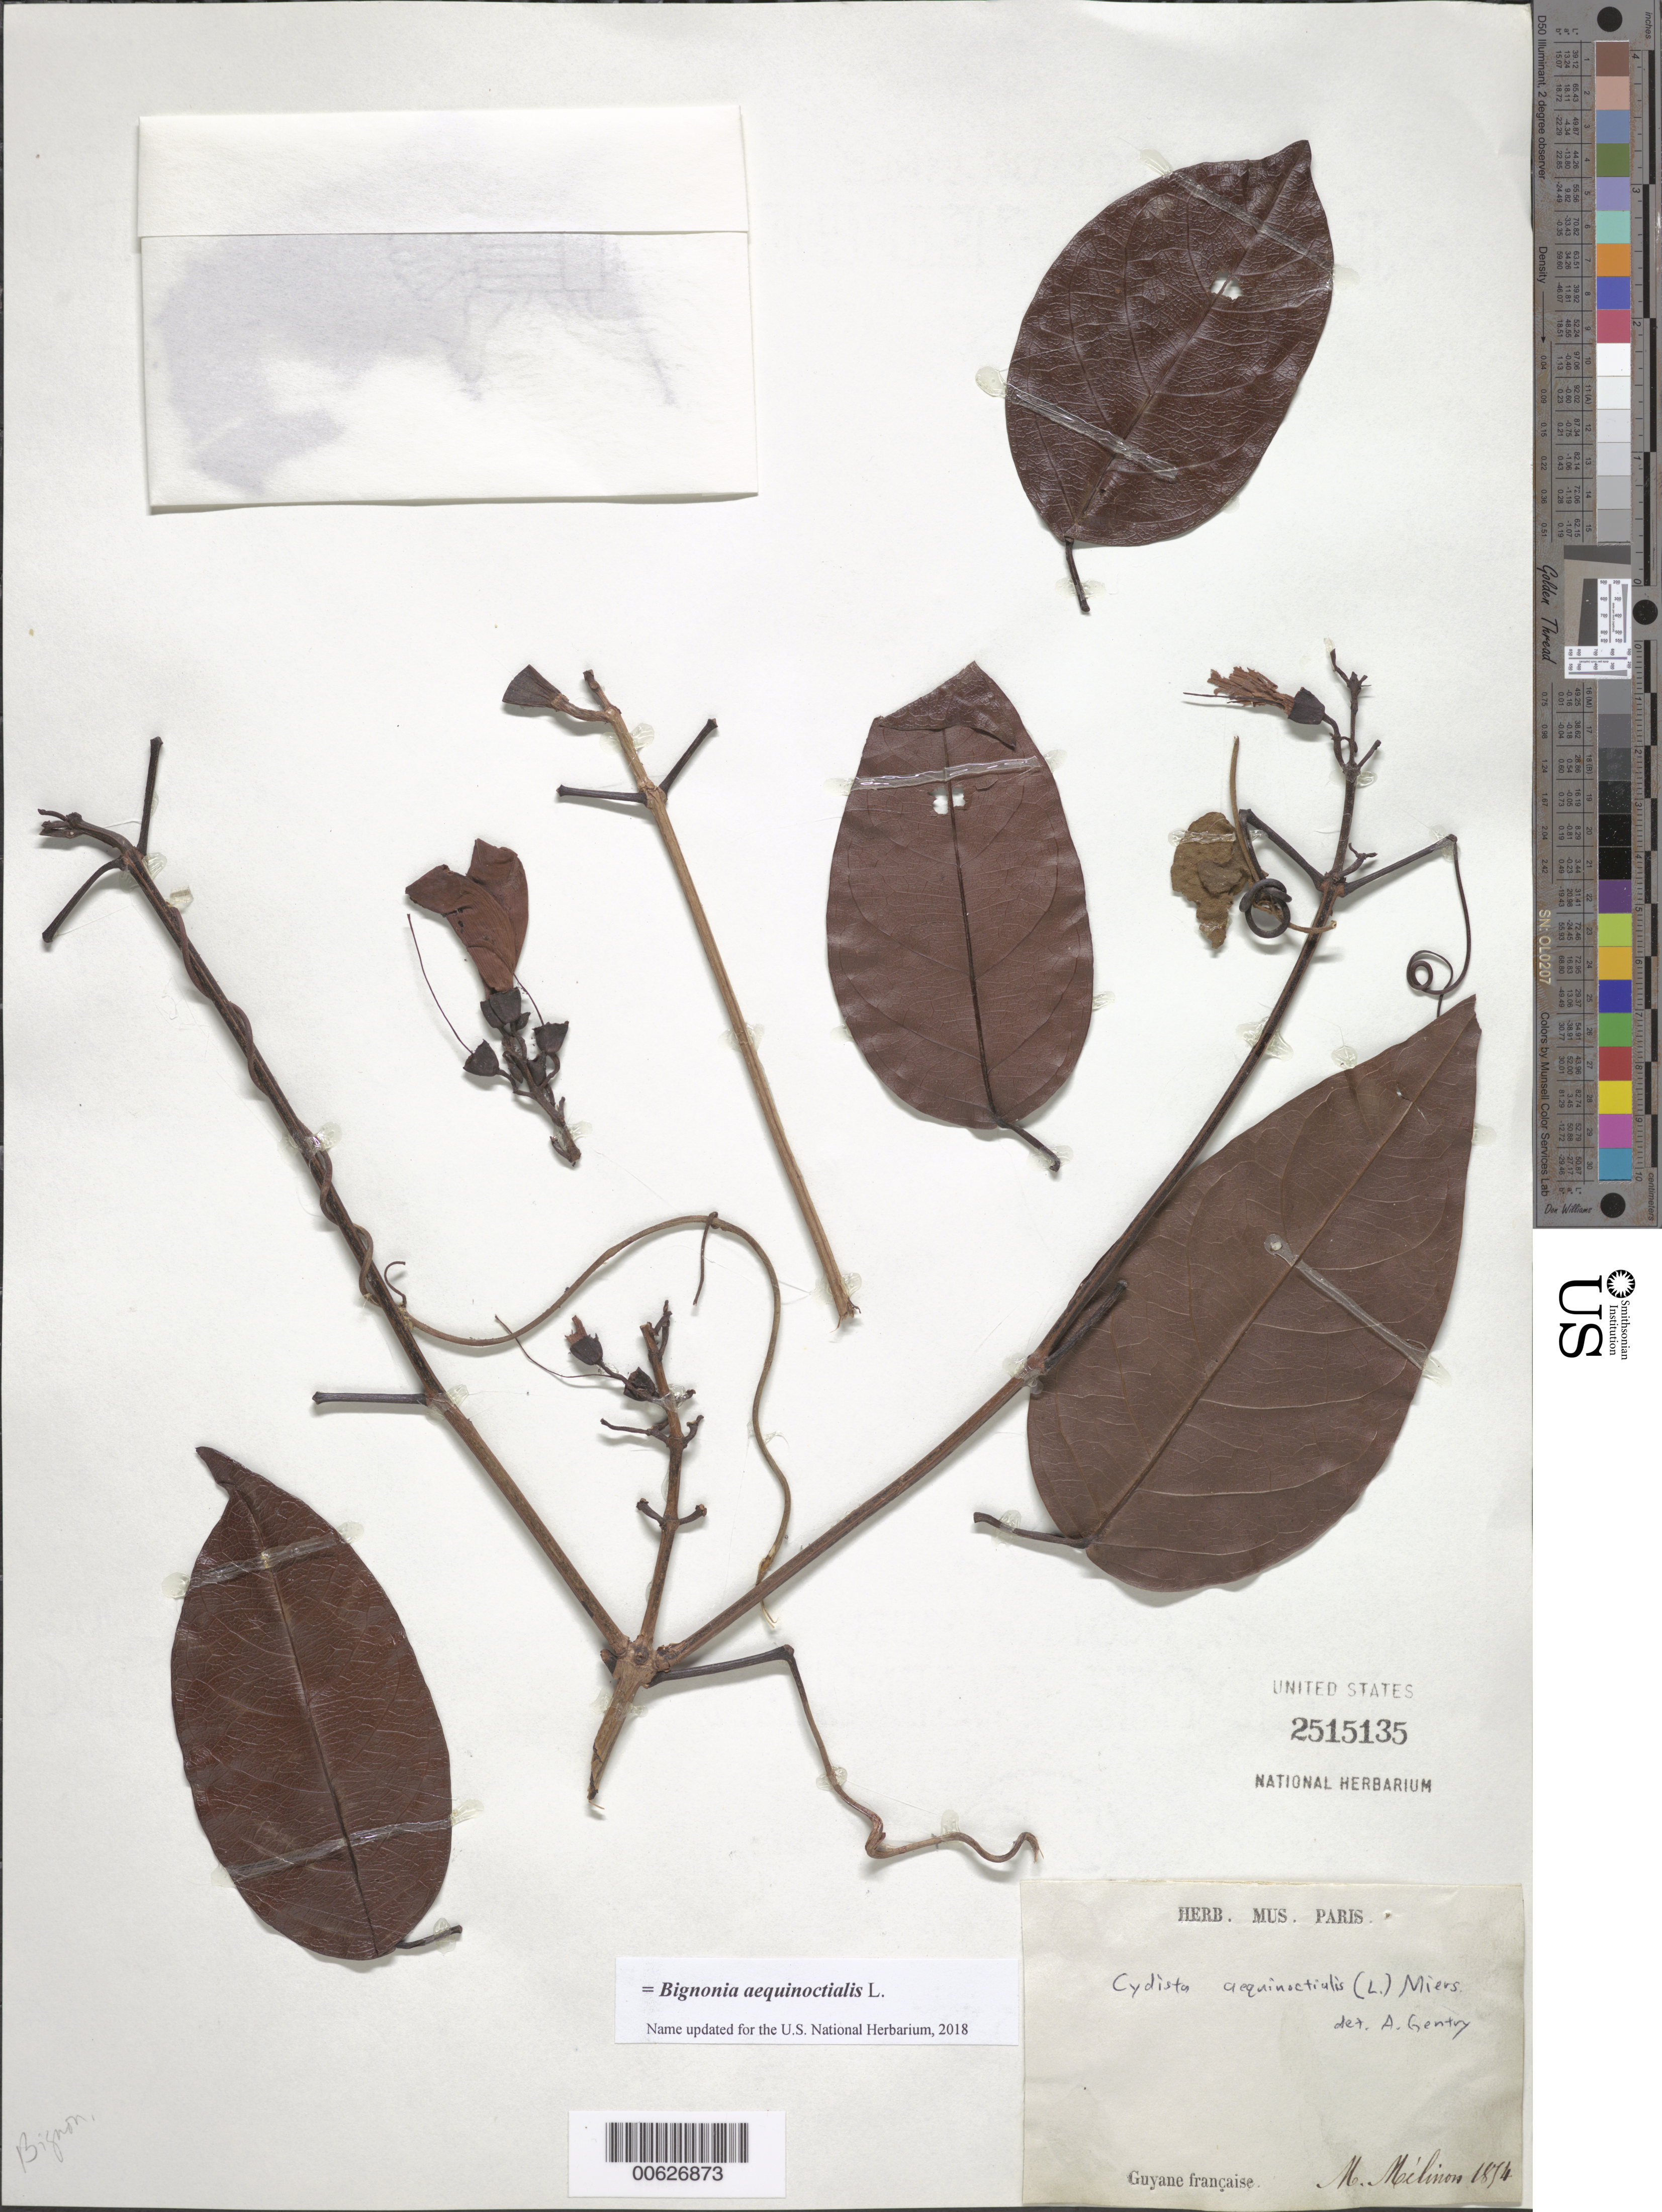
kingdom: Plantae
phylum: Tracheophyta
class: Magnoliopsida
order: Lamiales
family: Bignoniaceae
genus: Bignonia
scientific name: Bignonia aequinoctialis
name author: L.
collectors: E. Mélinon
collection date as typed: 1854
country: French Guiana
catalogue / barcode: US 2515135